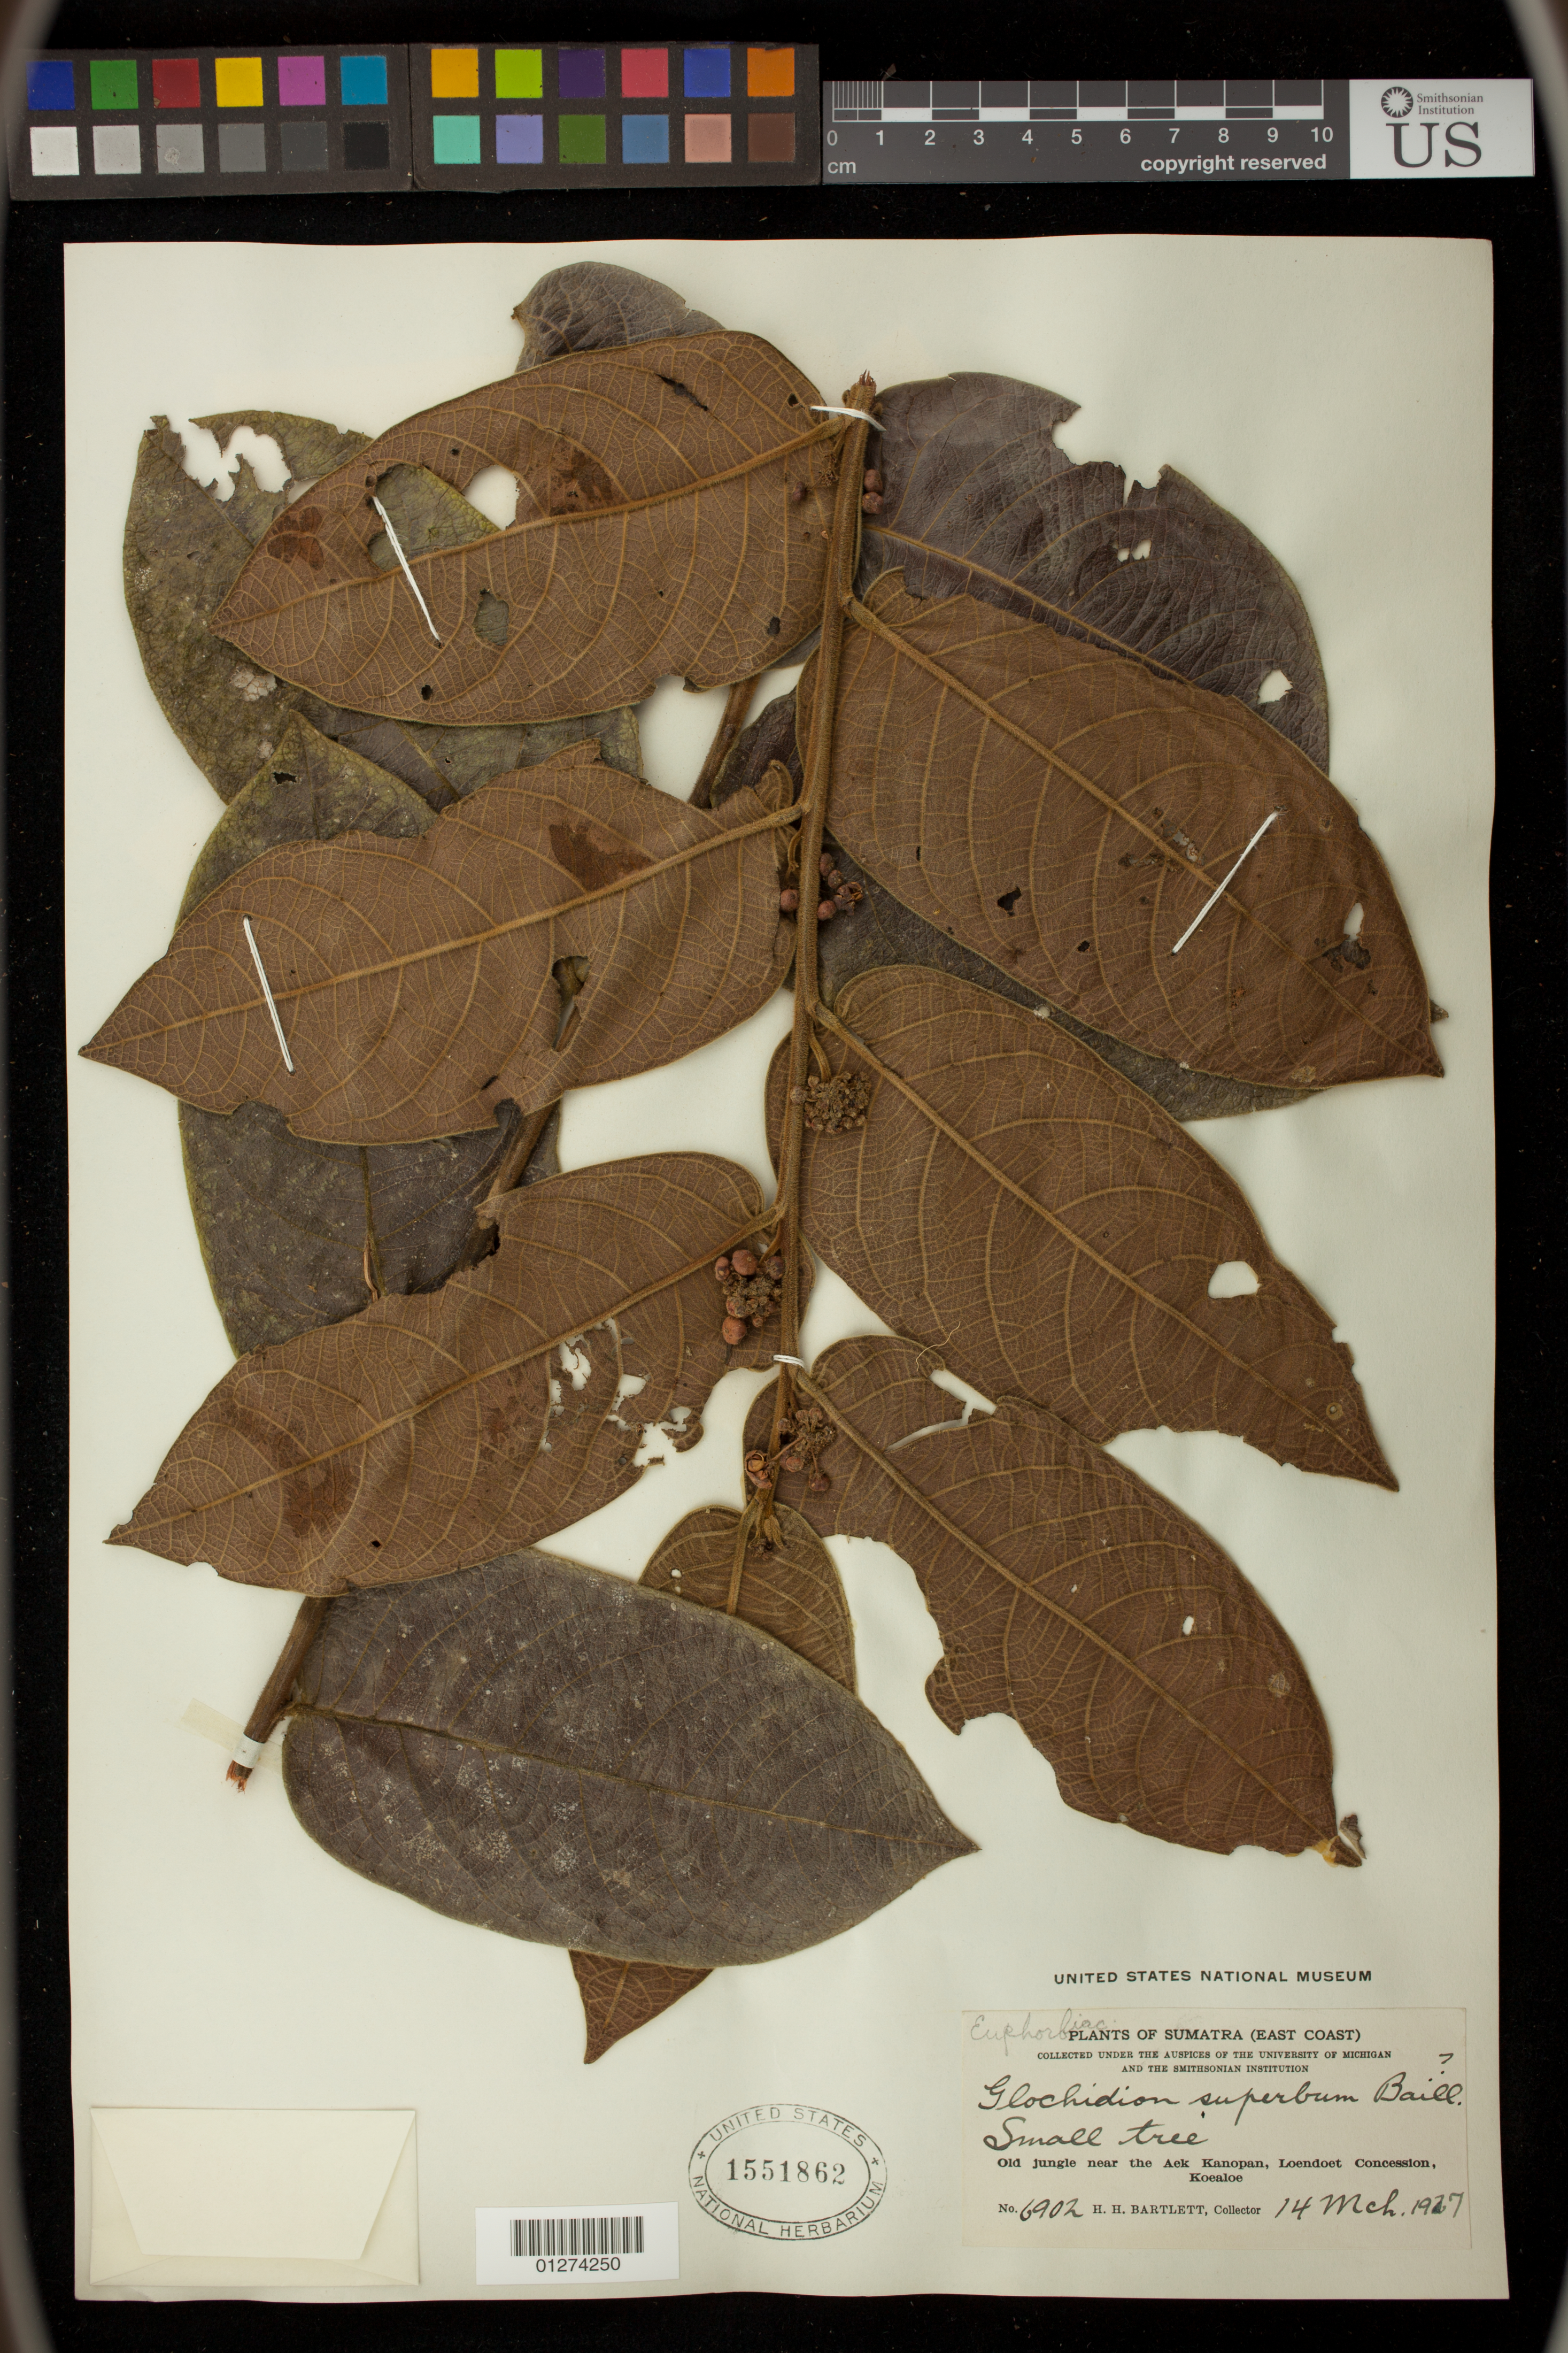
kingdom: Plantae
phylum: Tracheophyta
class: Magnoliopsida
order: Malpighiales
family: Phyllanthaceae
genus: Glochidion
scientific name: Glochidion superbum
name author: Baill.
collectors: H. H. Bartlett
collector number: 6902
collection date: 1927-03-14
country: Indonesia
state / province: Sumatra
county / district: Aceh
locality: East Coast of Sumatra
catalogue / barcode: US 1551862